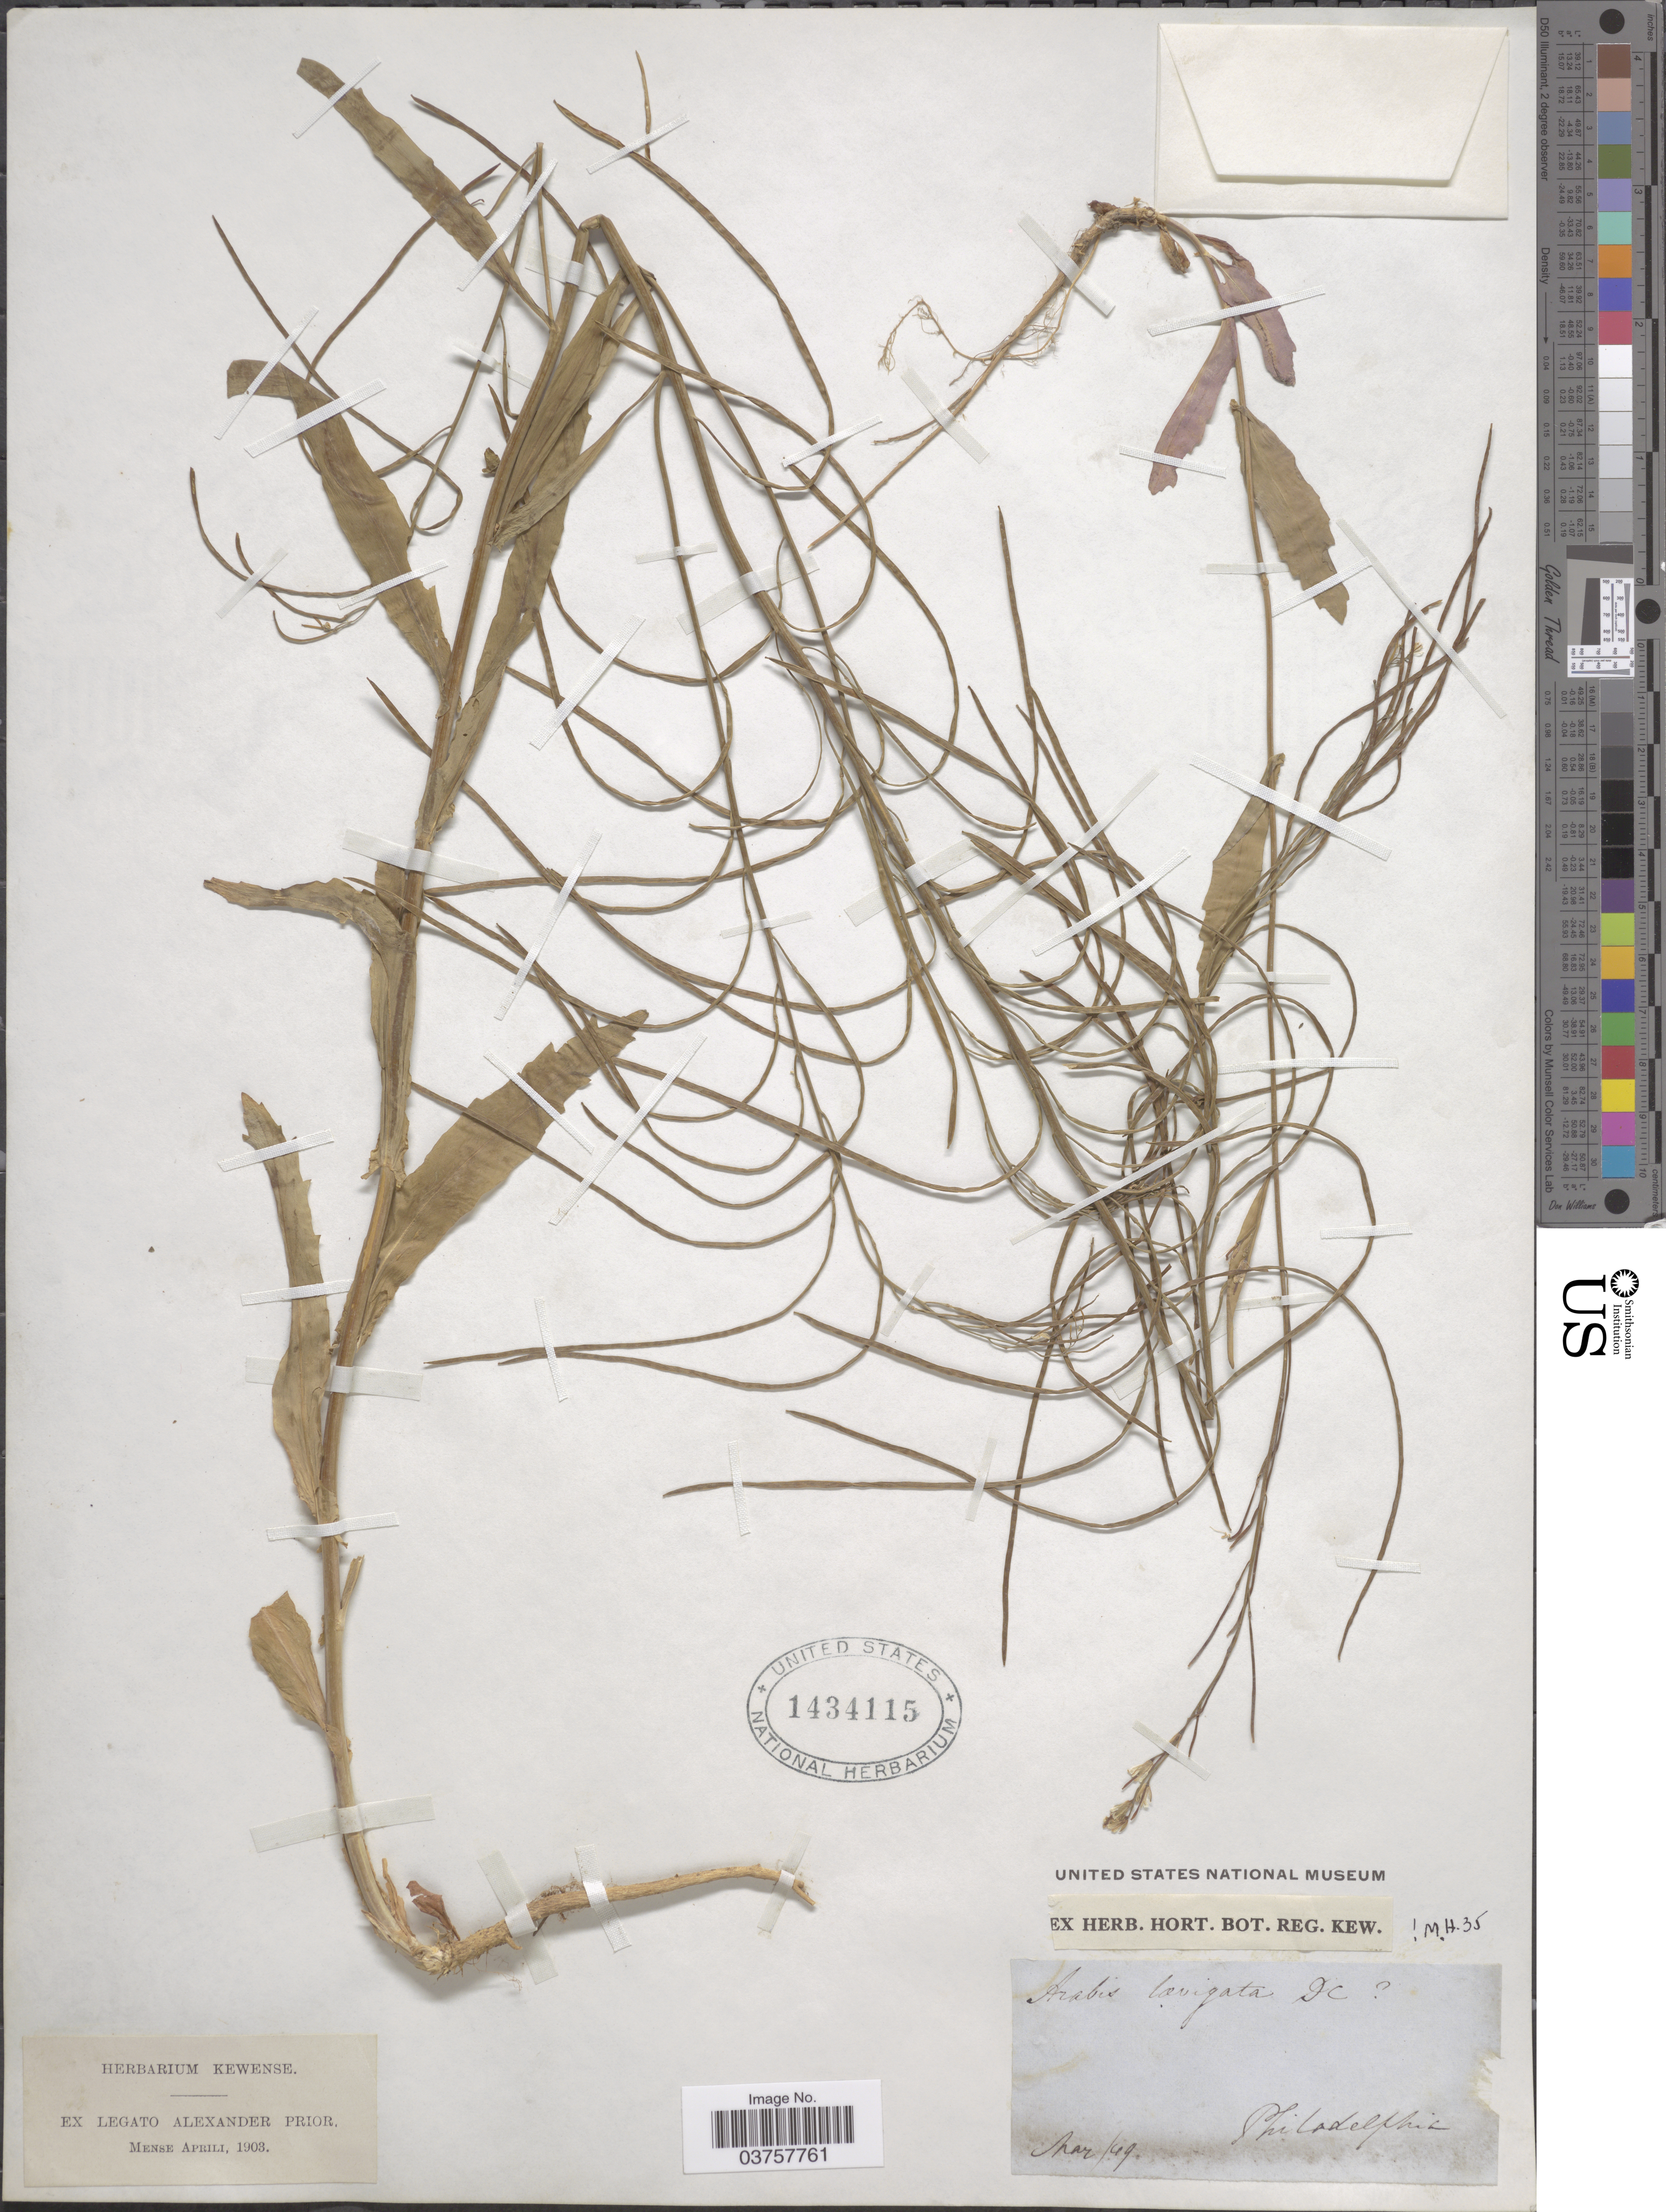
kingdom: Plantae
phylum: Tracheophyta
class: Magnoliopsida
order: Brassicales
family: Brassicaceae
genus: Arabis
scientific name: Arabis laevigata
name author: (Muhl. ex Willd.) Poir.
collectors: ex herb. Hort. Reg. Kew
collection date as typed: Transcribed d/m/y: /3/49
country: United States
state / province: Pennsylvania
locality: Philadelphia.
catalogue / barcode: US 1434115